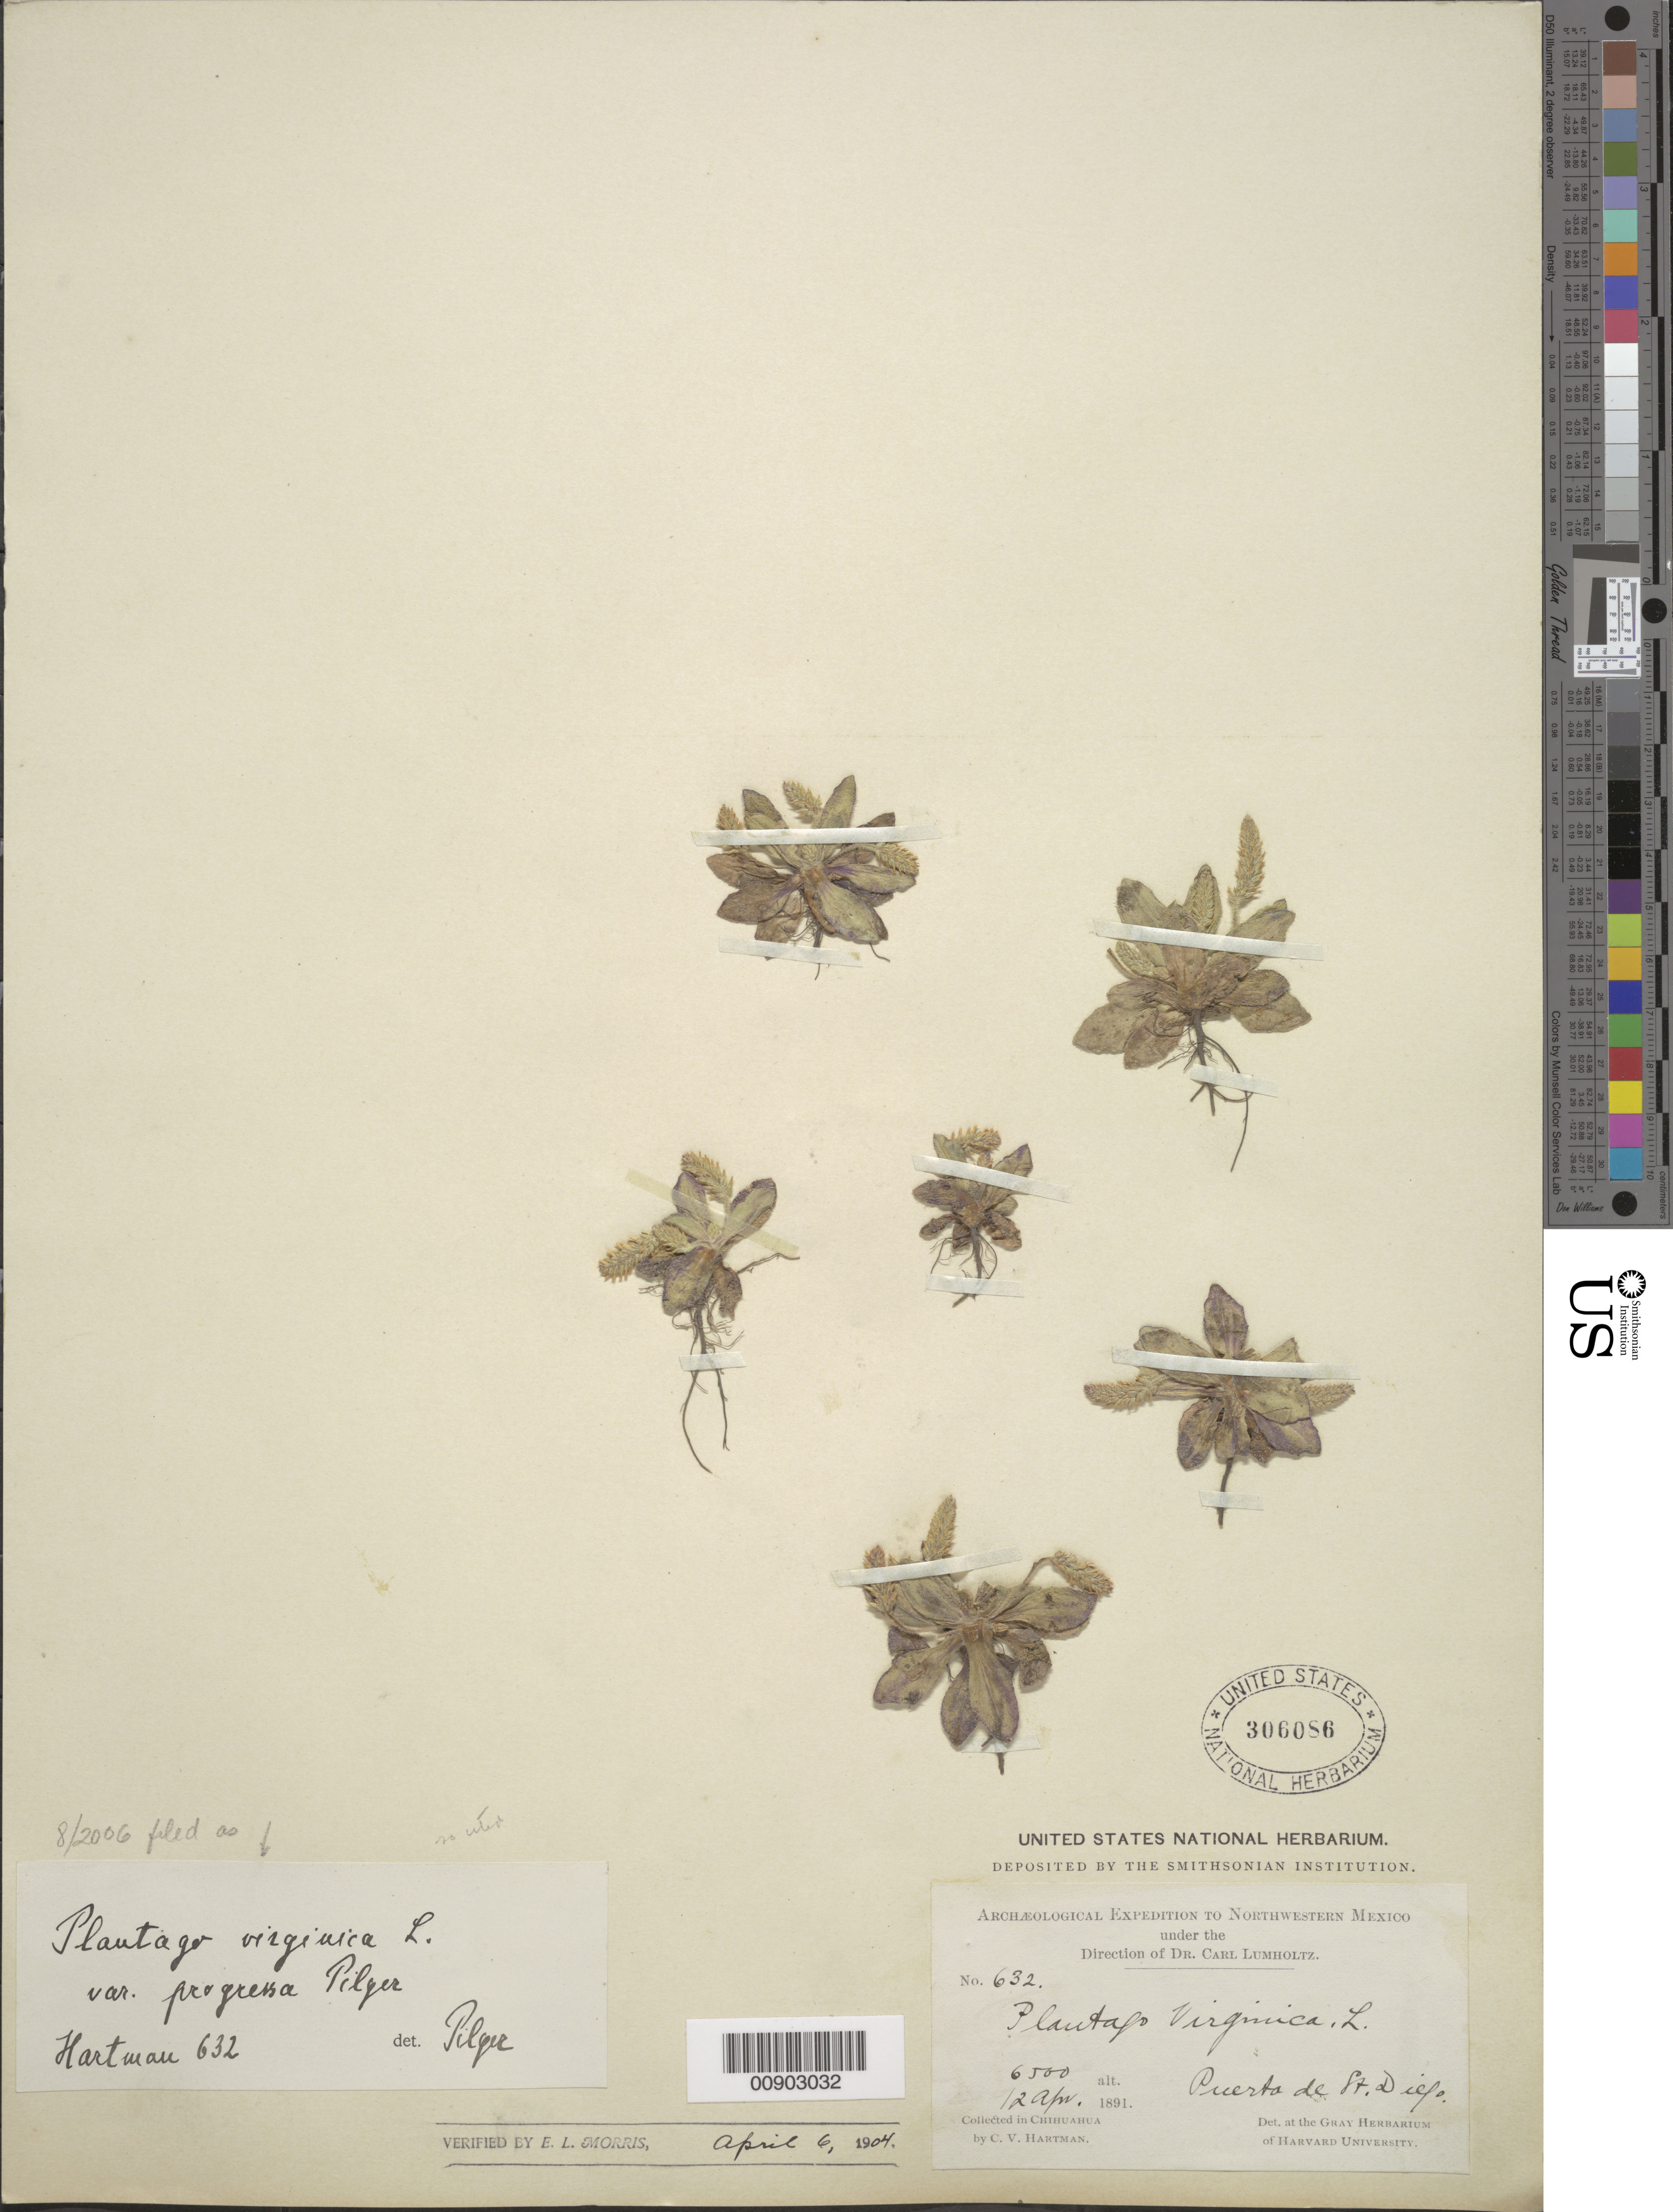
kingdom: Plantae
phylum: Tracheophyta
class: Magnoliopsida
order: Lamiales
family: Plantaginaceae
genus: Plantago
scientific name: Plantago virginica var. progressa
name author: L.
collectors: C. V. Hartman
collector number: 632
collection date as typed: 12 Apr 1891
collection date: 1891-04-12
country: Mexico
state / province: Chihuahua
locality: Puerta de St. Diego, Chihuahua.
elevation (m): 1981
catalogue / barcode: US 306086